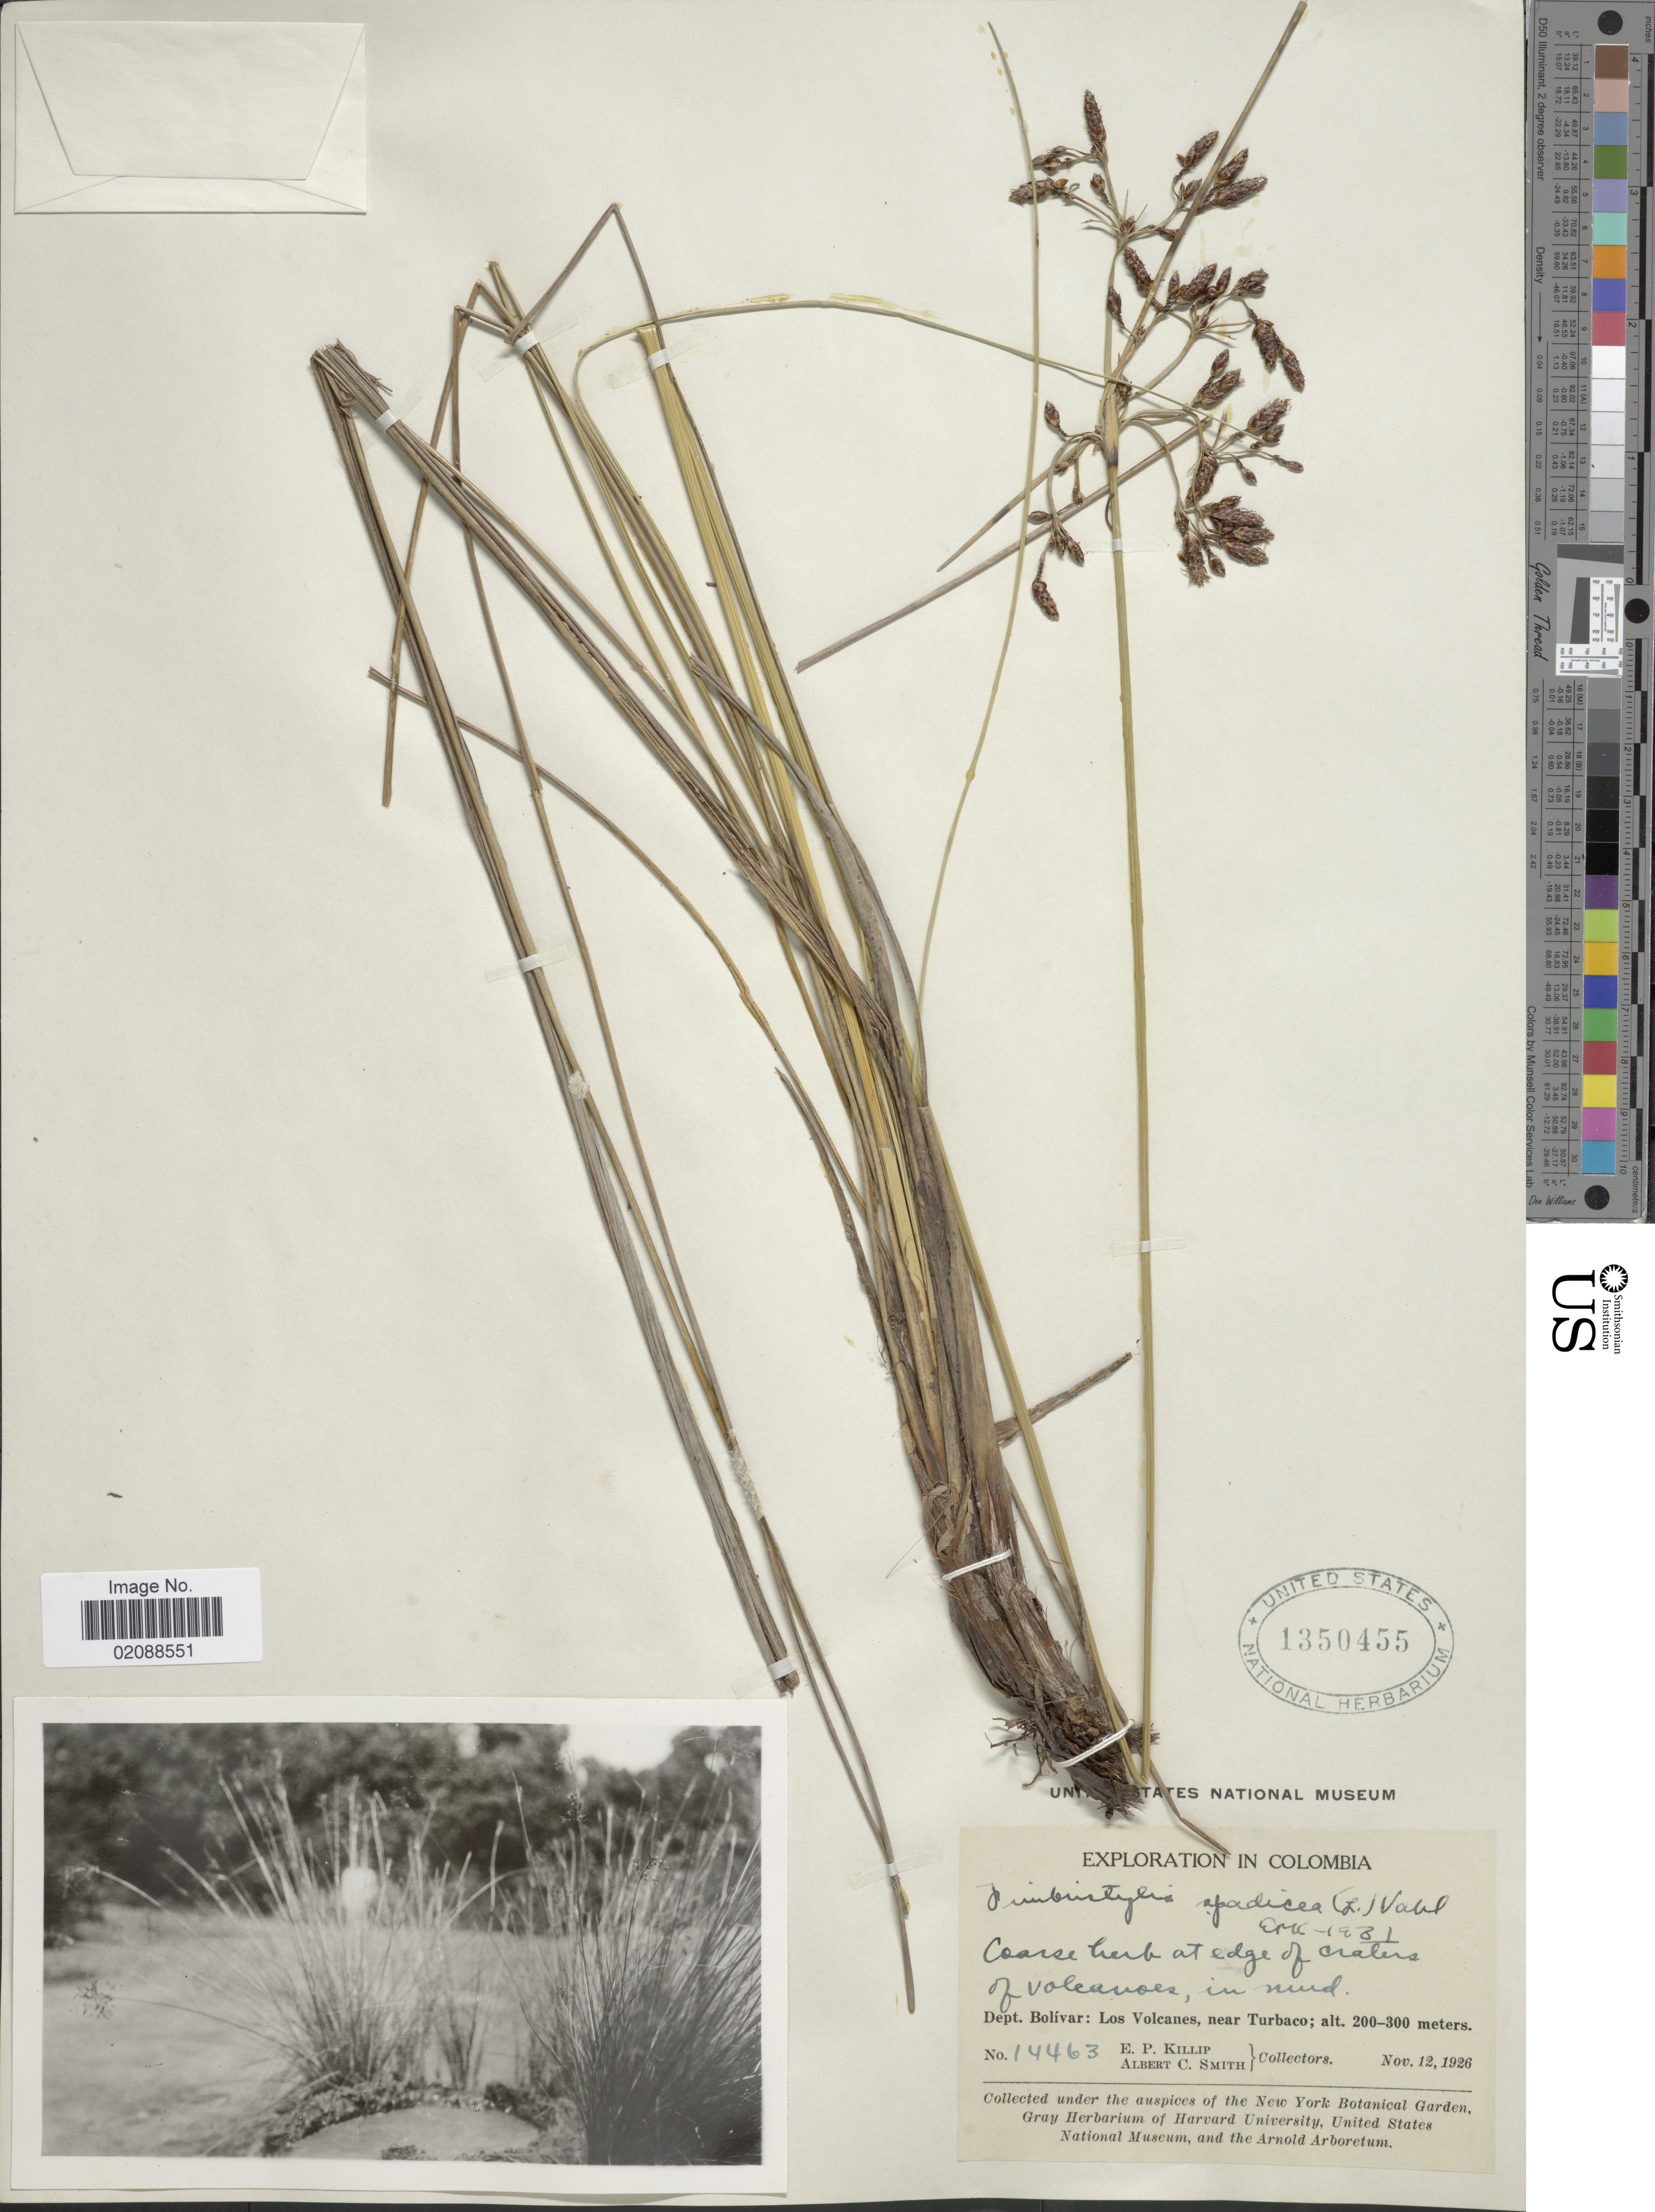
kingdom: Plantae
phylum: Tracheophyta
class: Liliopsida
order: Poales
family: Cyperaceae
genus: Fimbristylis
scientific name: Fimbristylis spadicea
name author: (L.) Vahl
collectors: E. P. Killip & A. C. Smith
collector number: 14463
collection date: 1926-11-12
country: Colombia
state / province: Bolívar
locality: Dept. Bolivar: Los Volcanos, near Turbaco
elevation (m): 200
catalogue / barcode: US 1350455